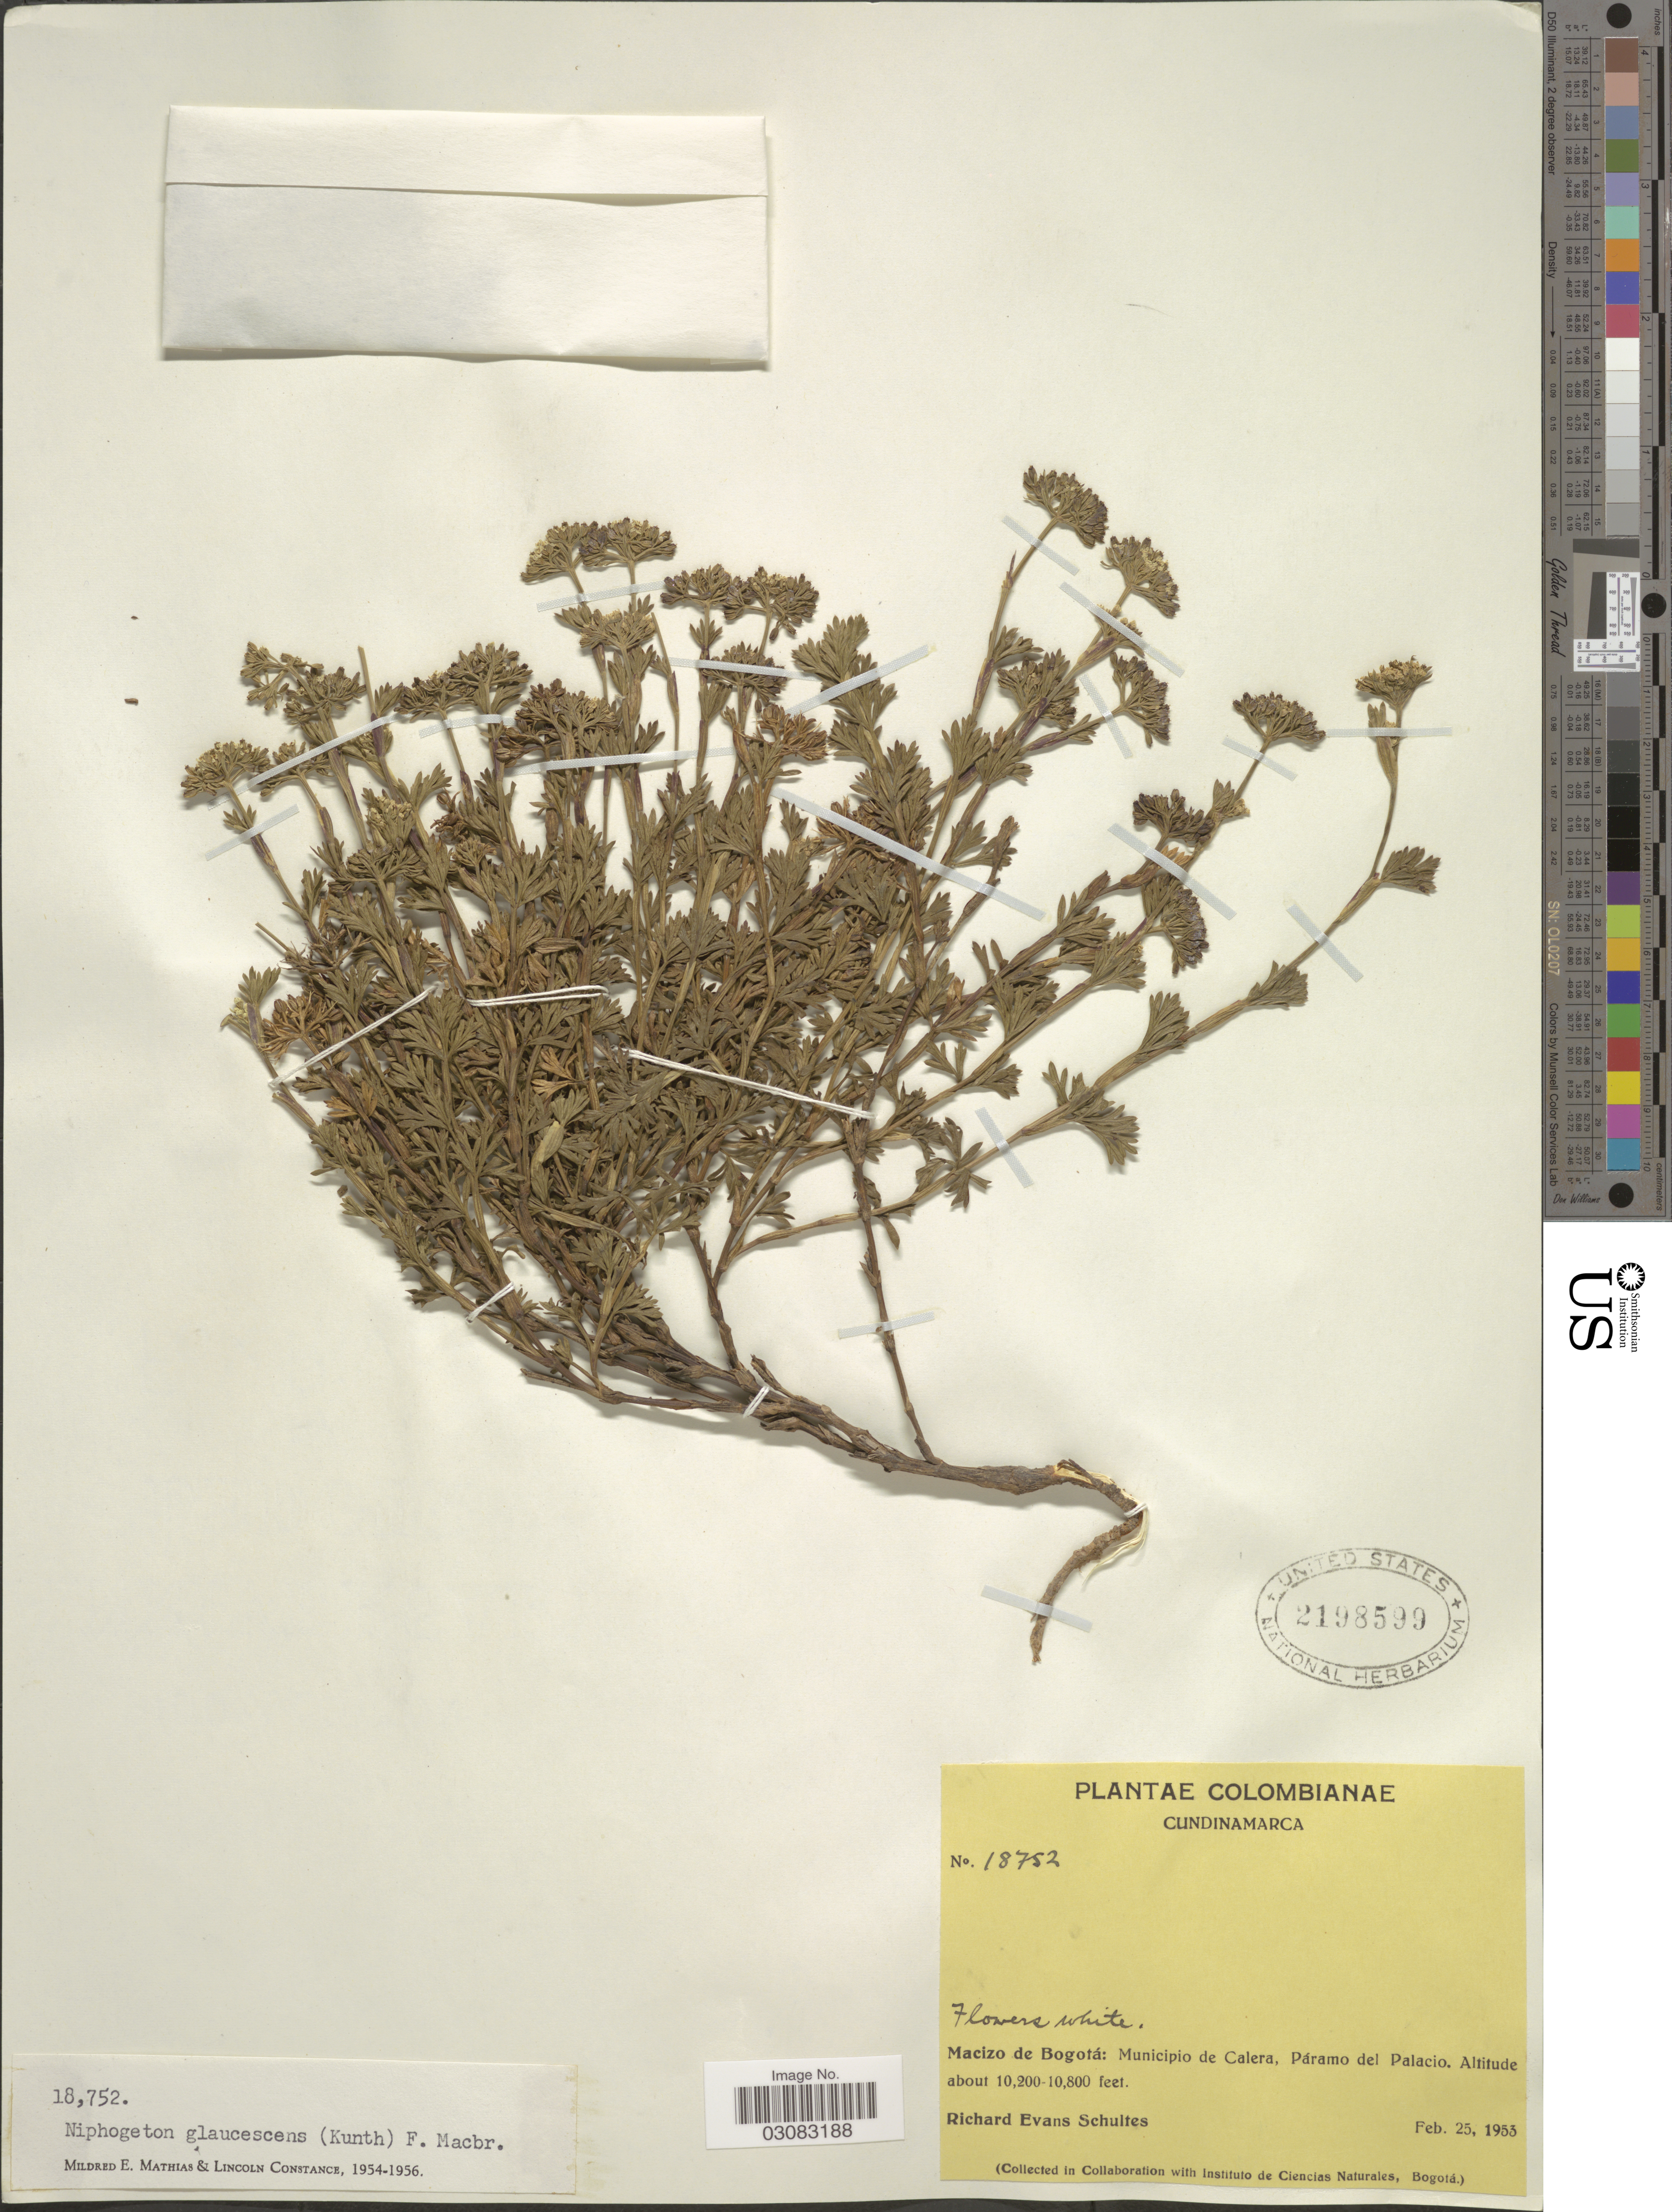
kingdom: Plantae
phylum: Tracheophyta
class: Magnoliopsida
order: Apiales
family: Apiaceae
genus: Niphogeton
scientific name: Niphogeton glaucescens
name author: (Kunth) J.F. Macbr.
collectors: R. E. Schultes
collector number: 18752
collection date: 1953-02-25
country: Colombia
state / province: Cundinamarca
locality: Macizo de Bogotá: Municipio de Calera, Páramo del Palacio.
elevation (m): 3109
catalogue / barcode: US 2198599